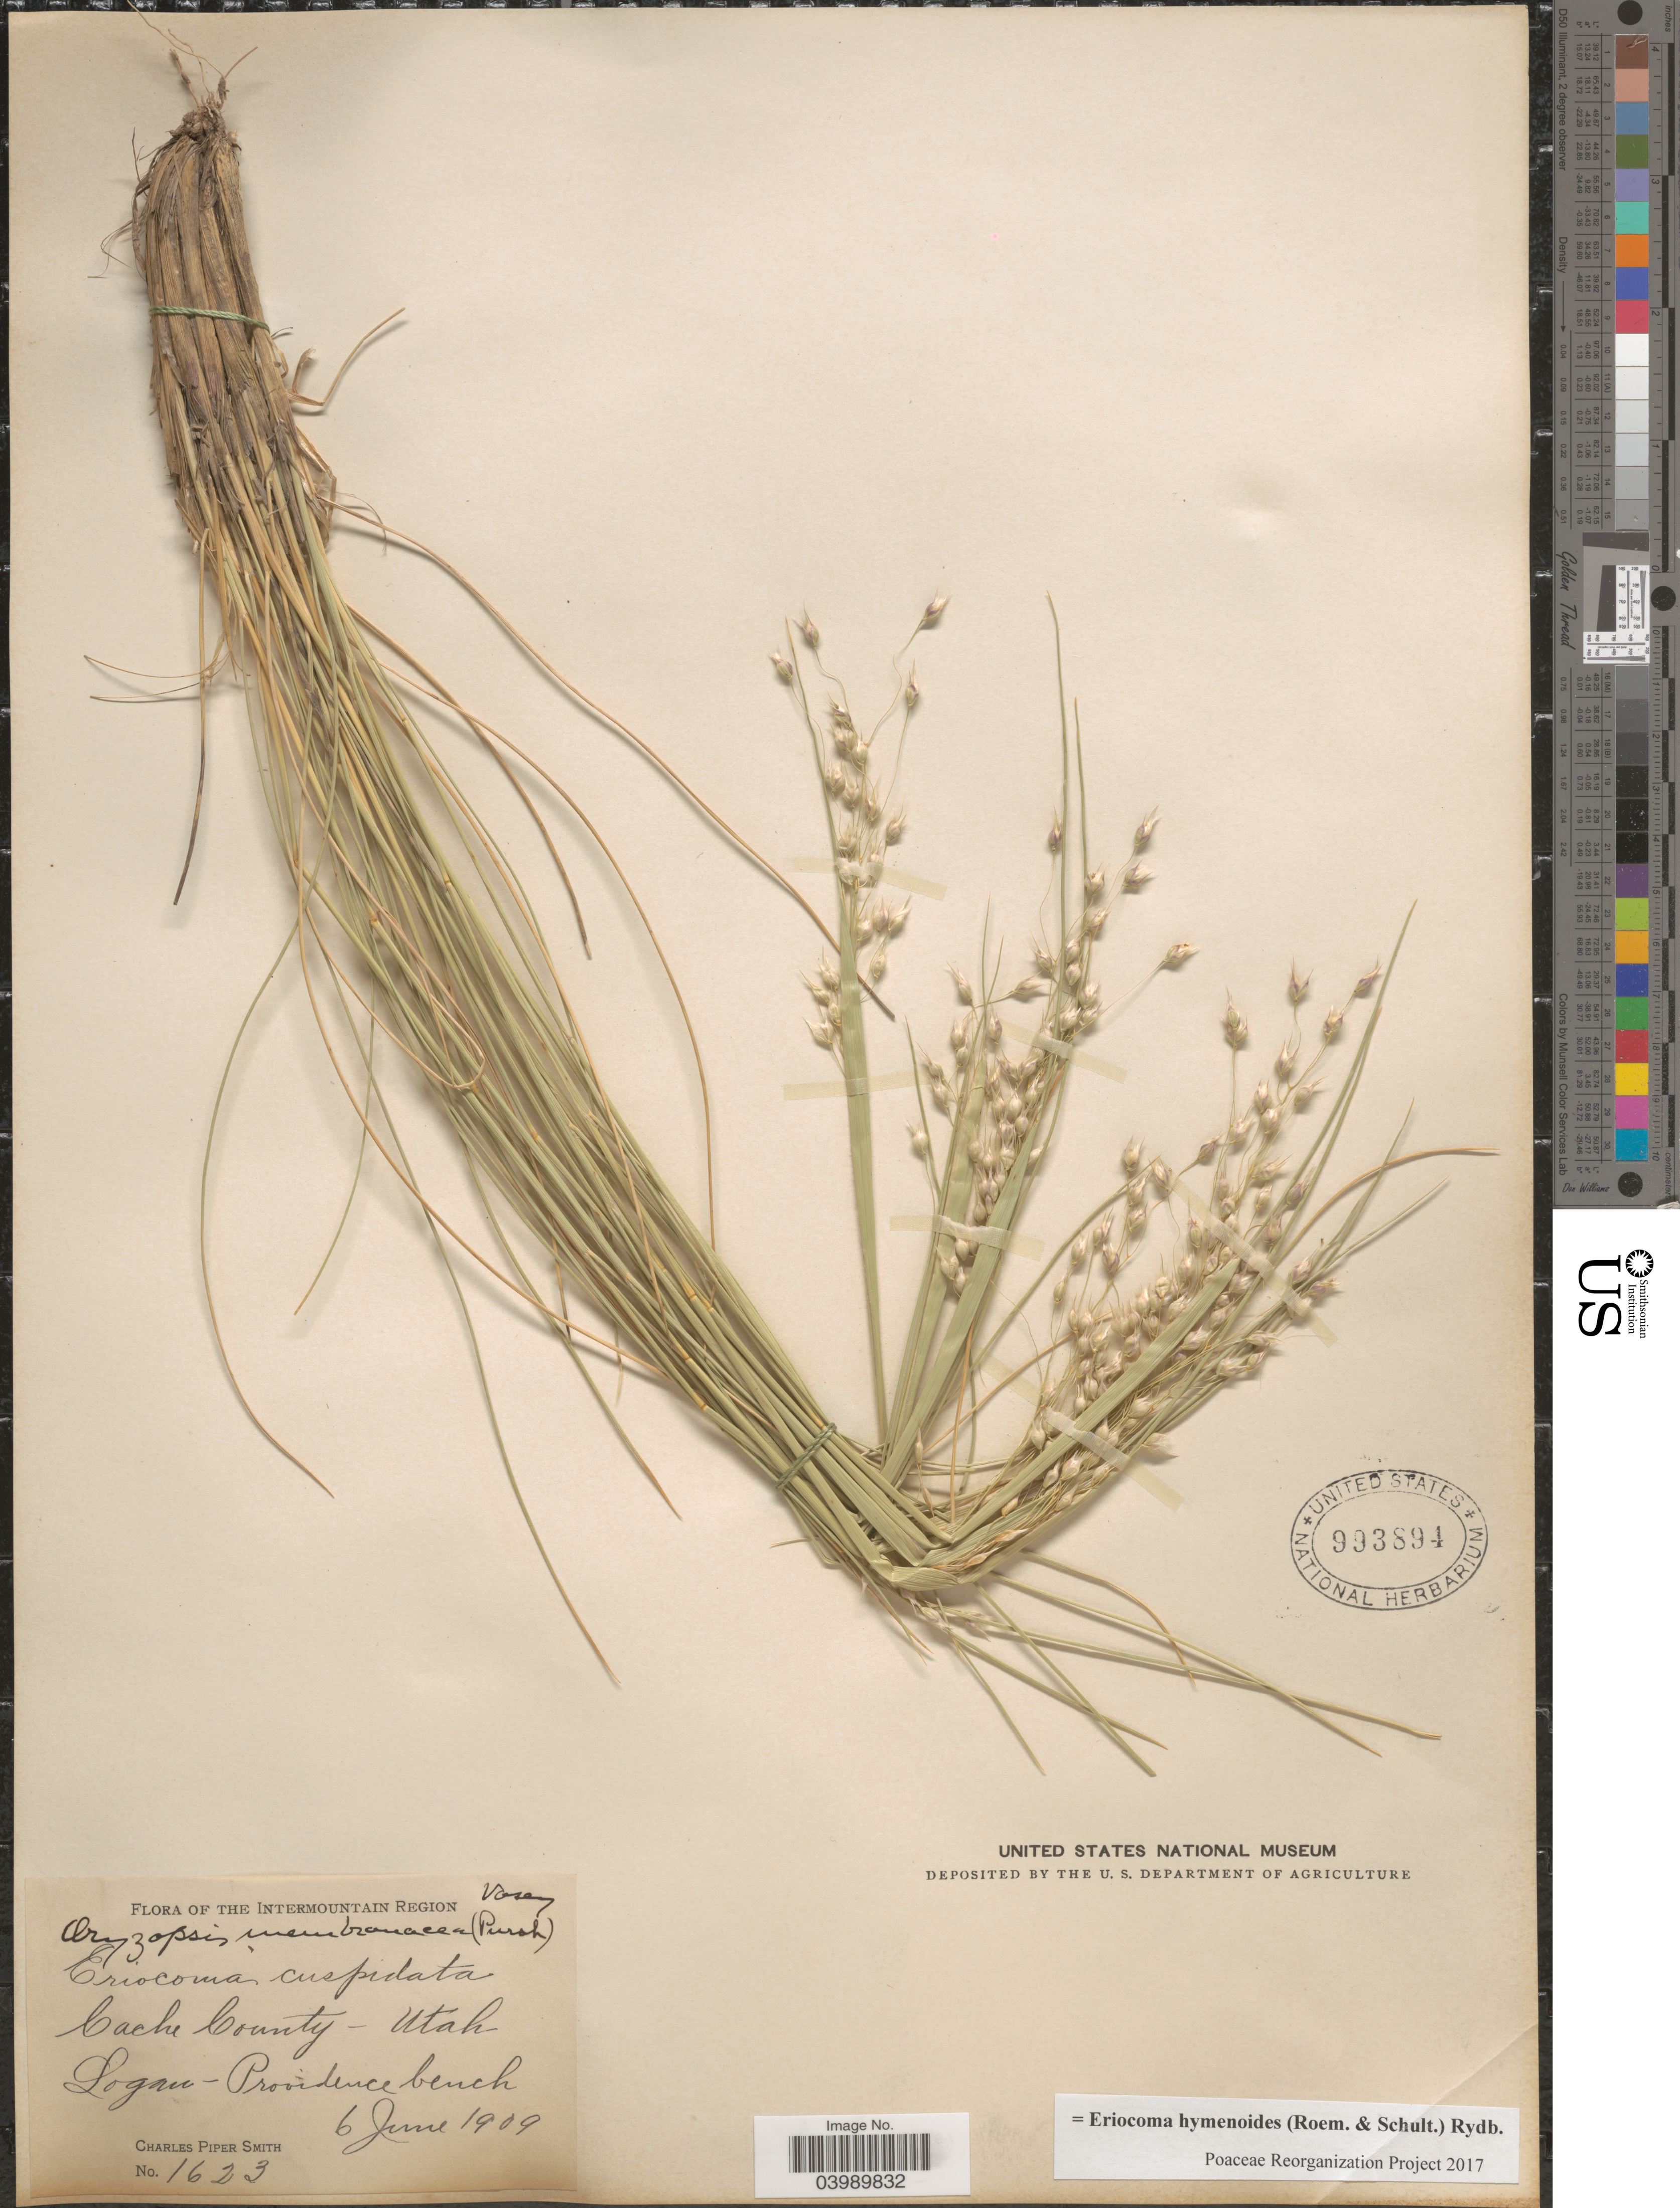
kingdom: Plantae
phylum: Tracheophyta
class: Liliopsida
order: Poales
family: Poaceae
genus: Eriocoma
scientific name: Eriocoma hymenoides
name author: (Roem. & Schult.) Rydb.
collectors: C. P. Smith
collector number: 1623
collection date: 1909-06-06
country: United States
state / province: Utah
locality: Intermountain Region. Cache County. Logan - Providence bench.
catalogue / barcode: US 993894